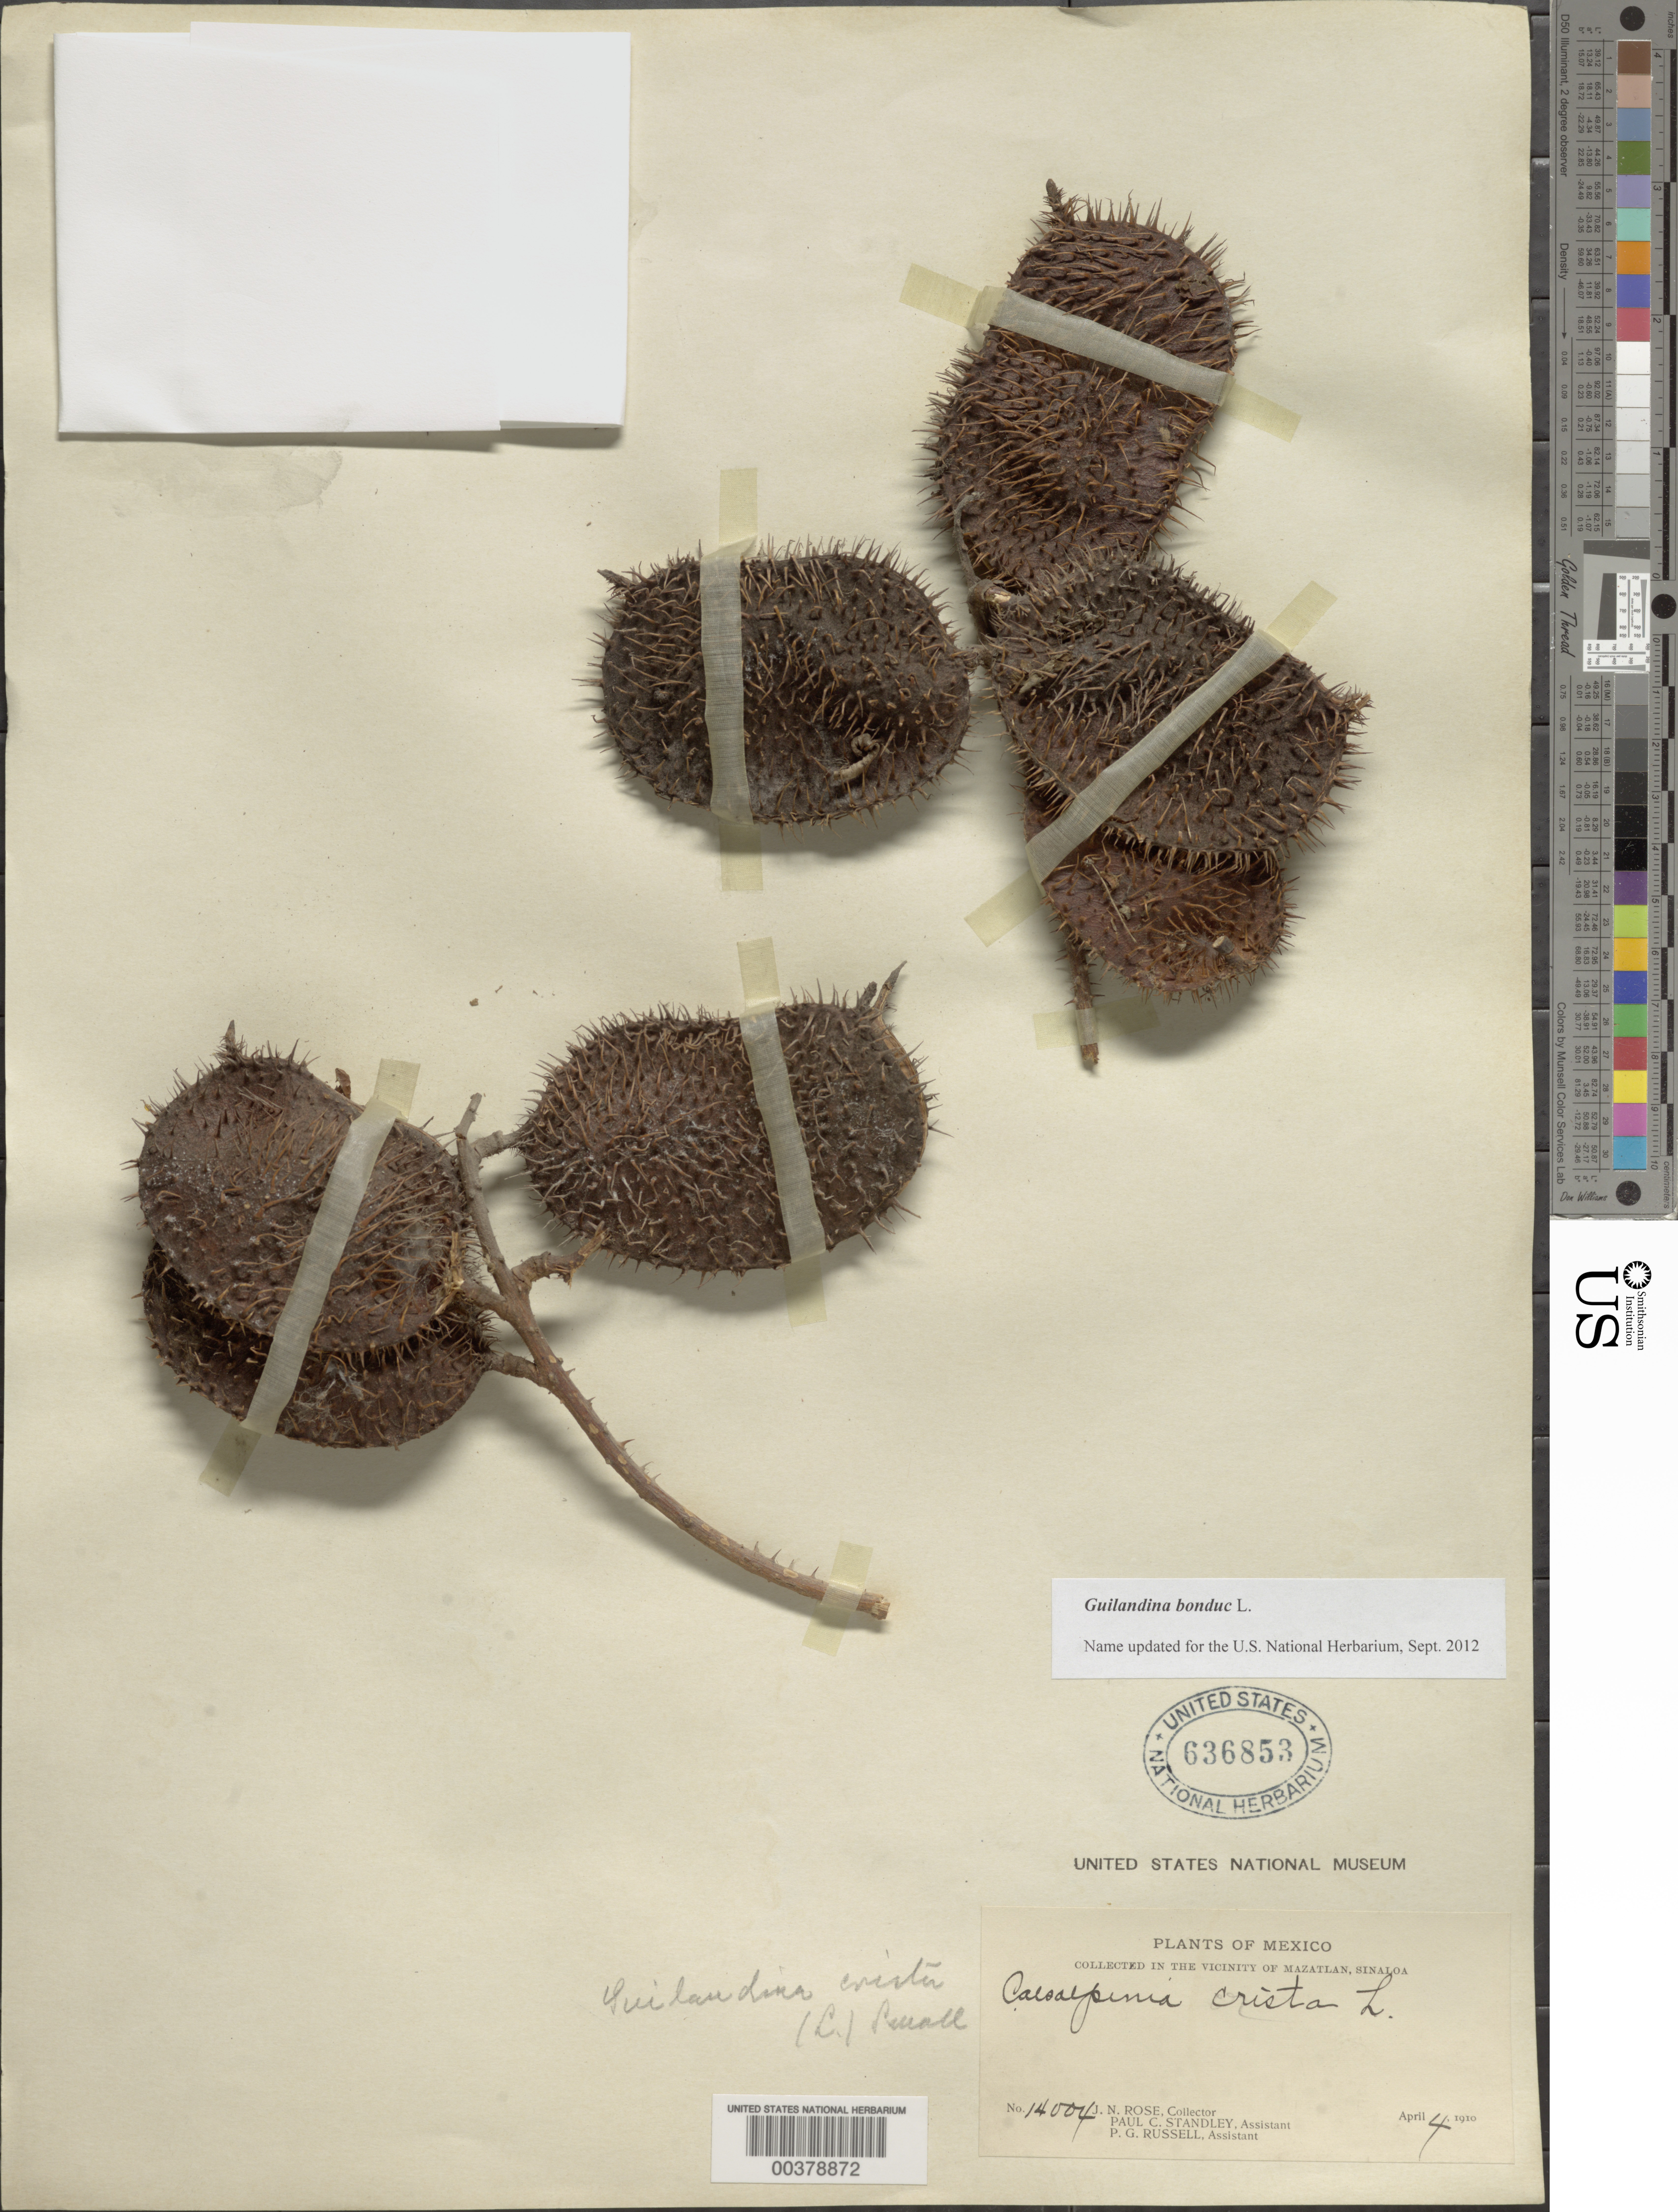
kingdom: Plantae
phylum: Tracheophyta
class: Magnoliopsida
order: Fabales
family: Fabaceae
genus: Guilandina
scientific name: Guilandina bonduc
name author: L.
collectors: J. N. Rose, P. C. Standley & P. G. Russell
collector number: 14004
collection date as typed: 04 Apr 1910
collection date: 1910-04-04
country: Mexico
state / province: Sinaloa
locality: Vicinity of Mazatlan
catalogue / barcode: US 636853